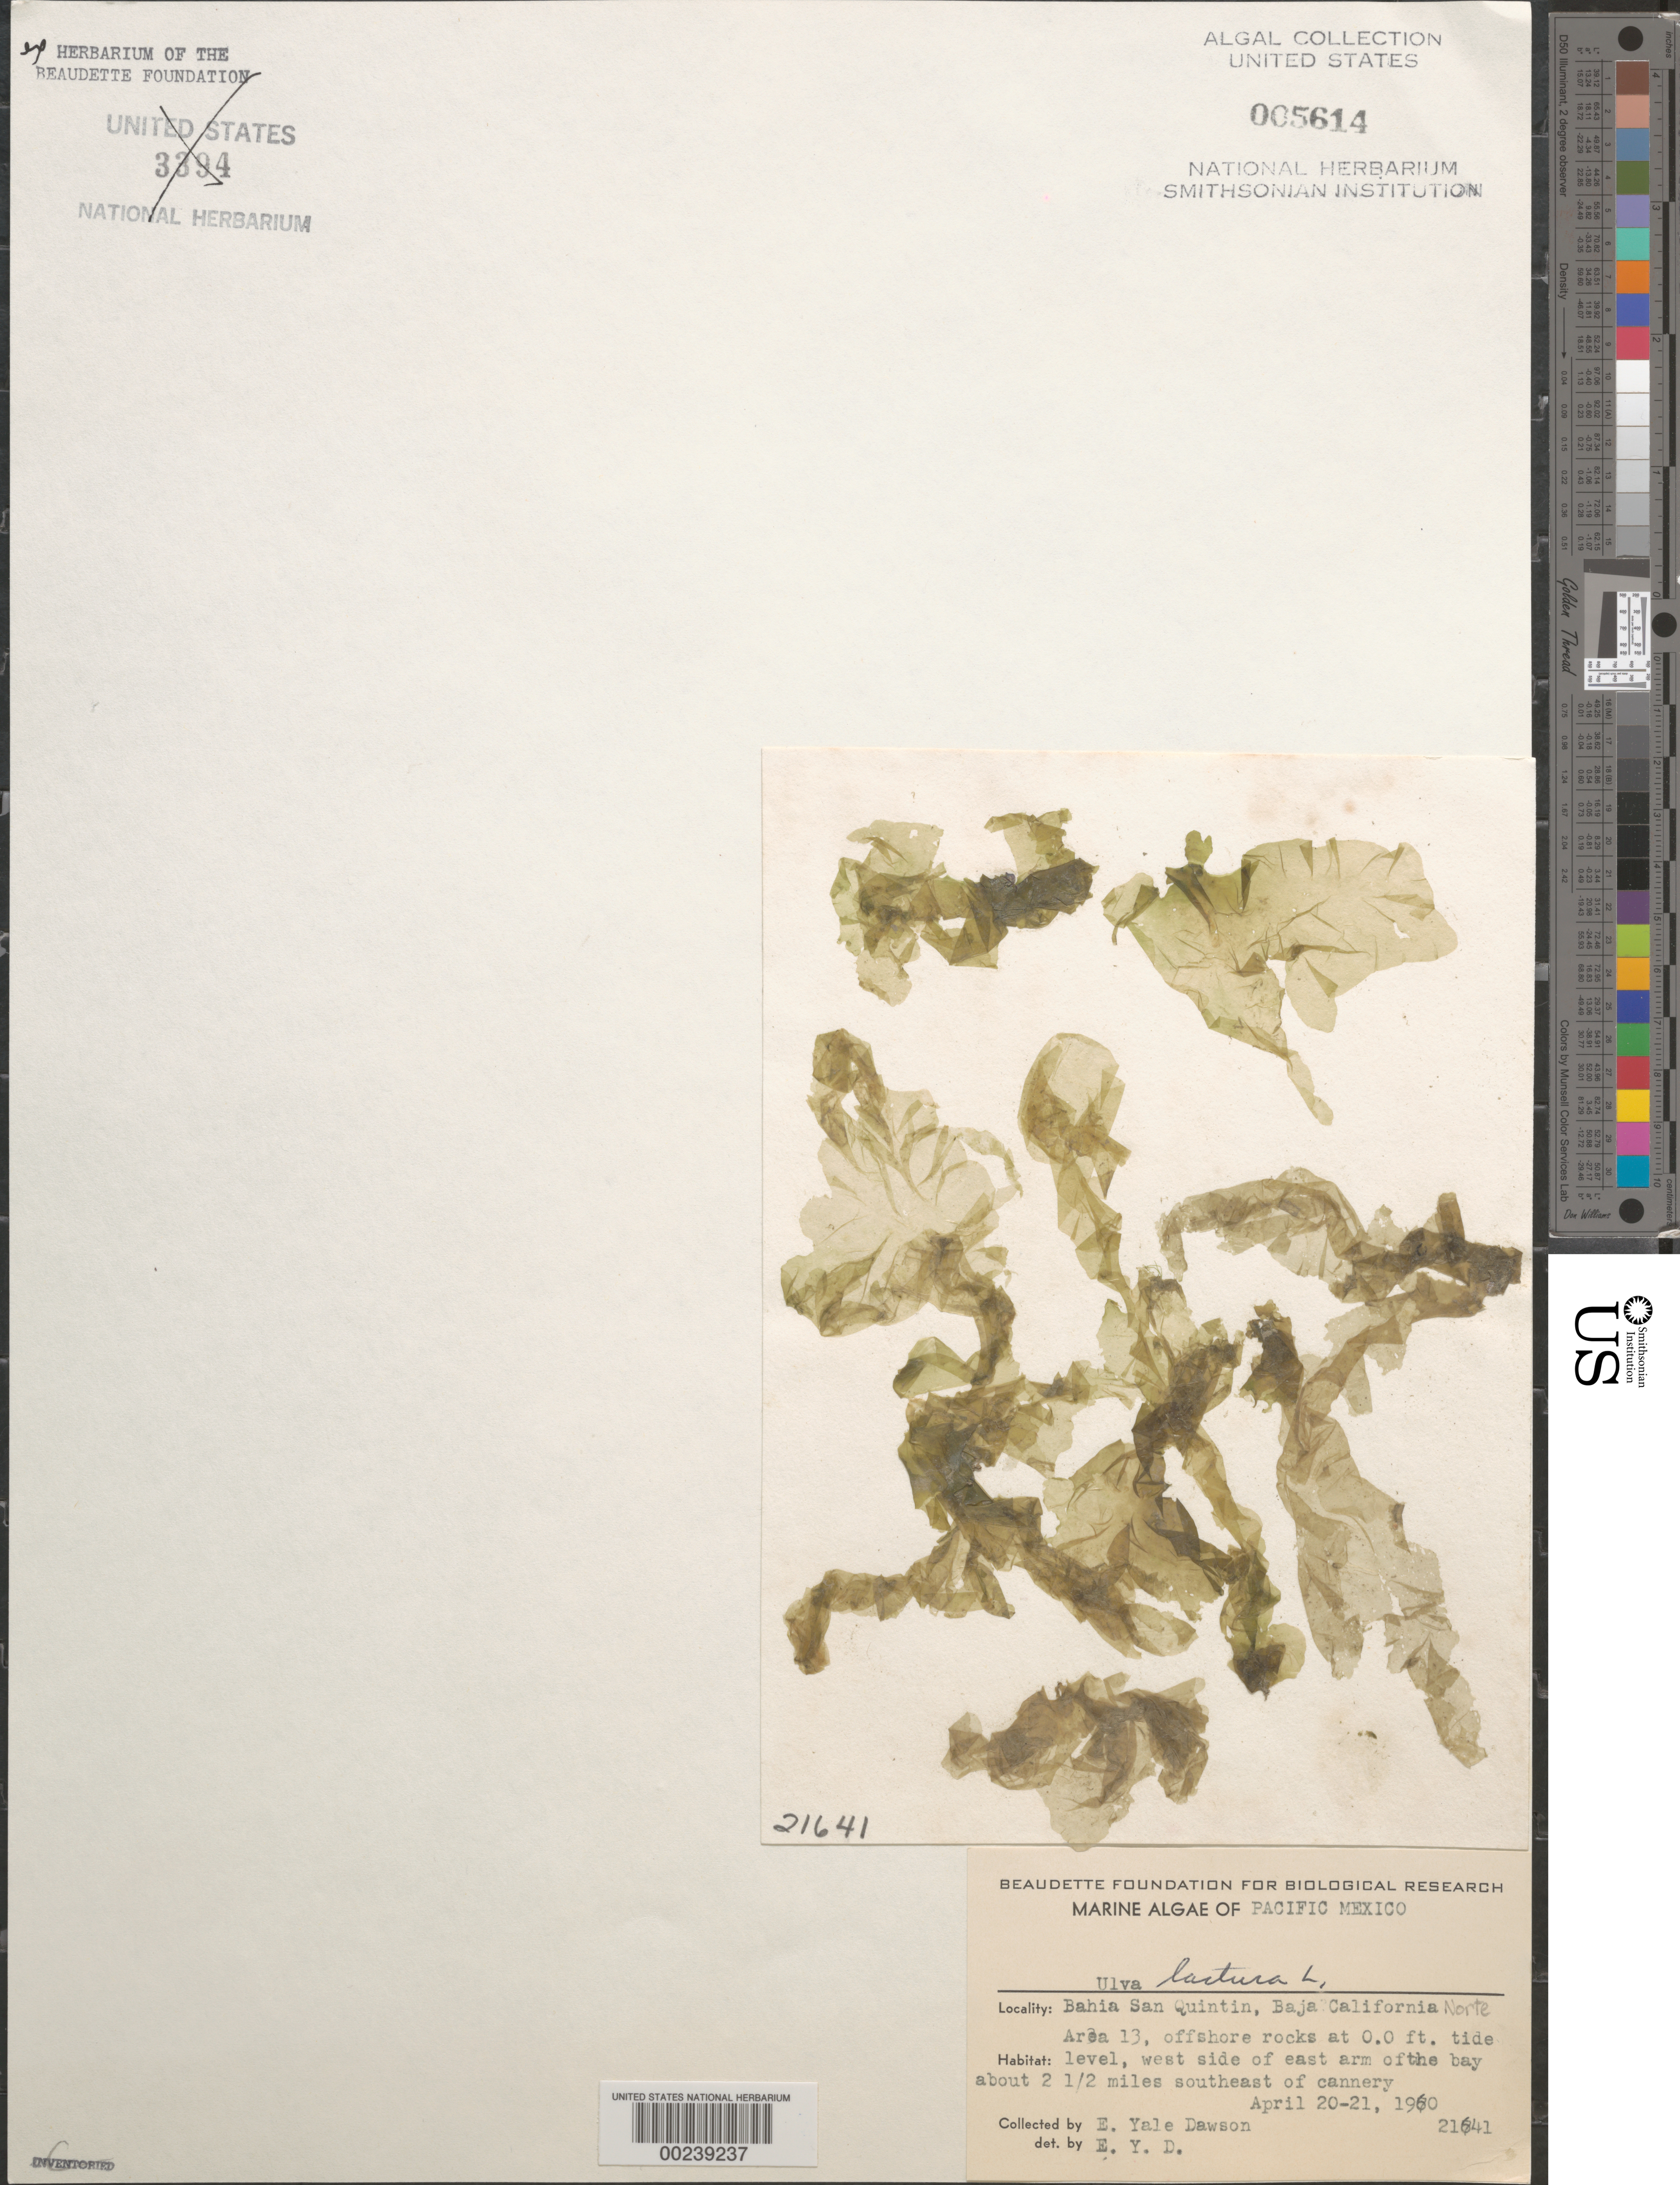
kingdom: Plantae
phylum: Chlorophyta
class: Ulvophyceae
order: Ulvales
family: Ulvaceae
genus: Ulva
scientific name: Ulva lactuca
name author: L.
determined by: Dawson, E. Y.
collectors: E. Y. Dawson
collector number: EYD 21641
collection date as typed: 20 Apr 1960 TO 21 Apr 1960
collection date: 1960-04-20/1960-04-21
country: Mexico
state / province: Baja California Norte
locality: Bahia San Quintin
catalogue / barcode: US 5614